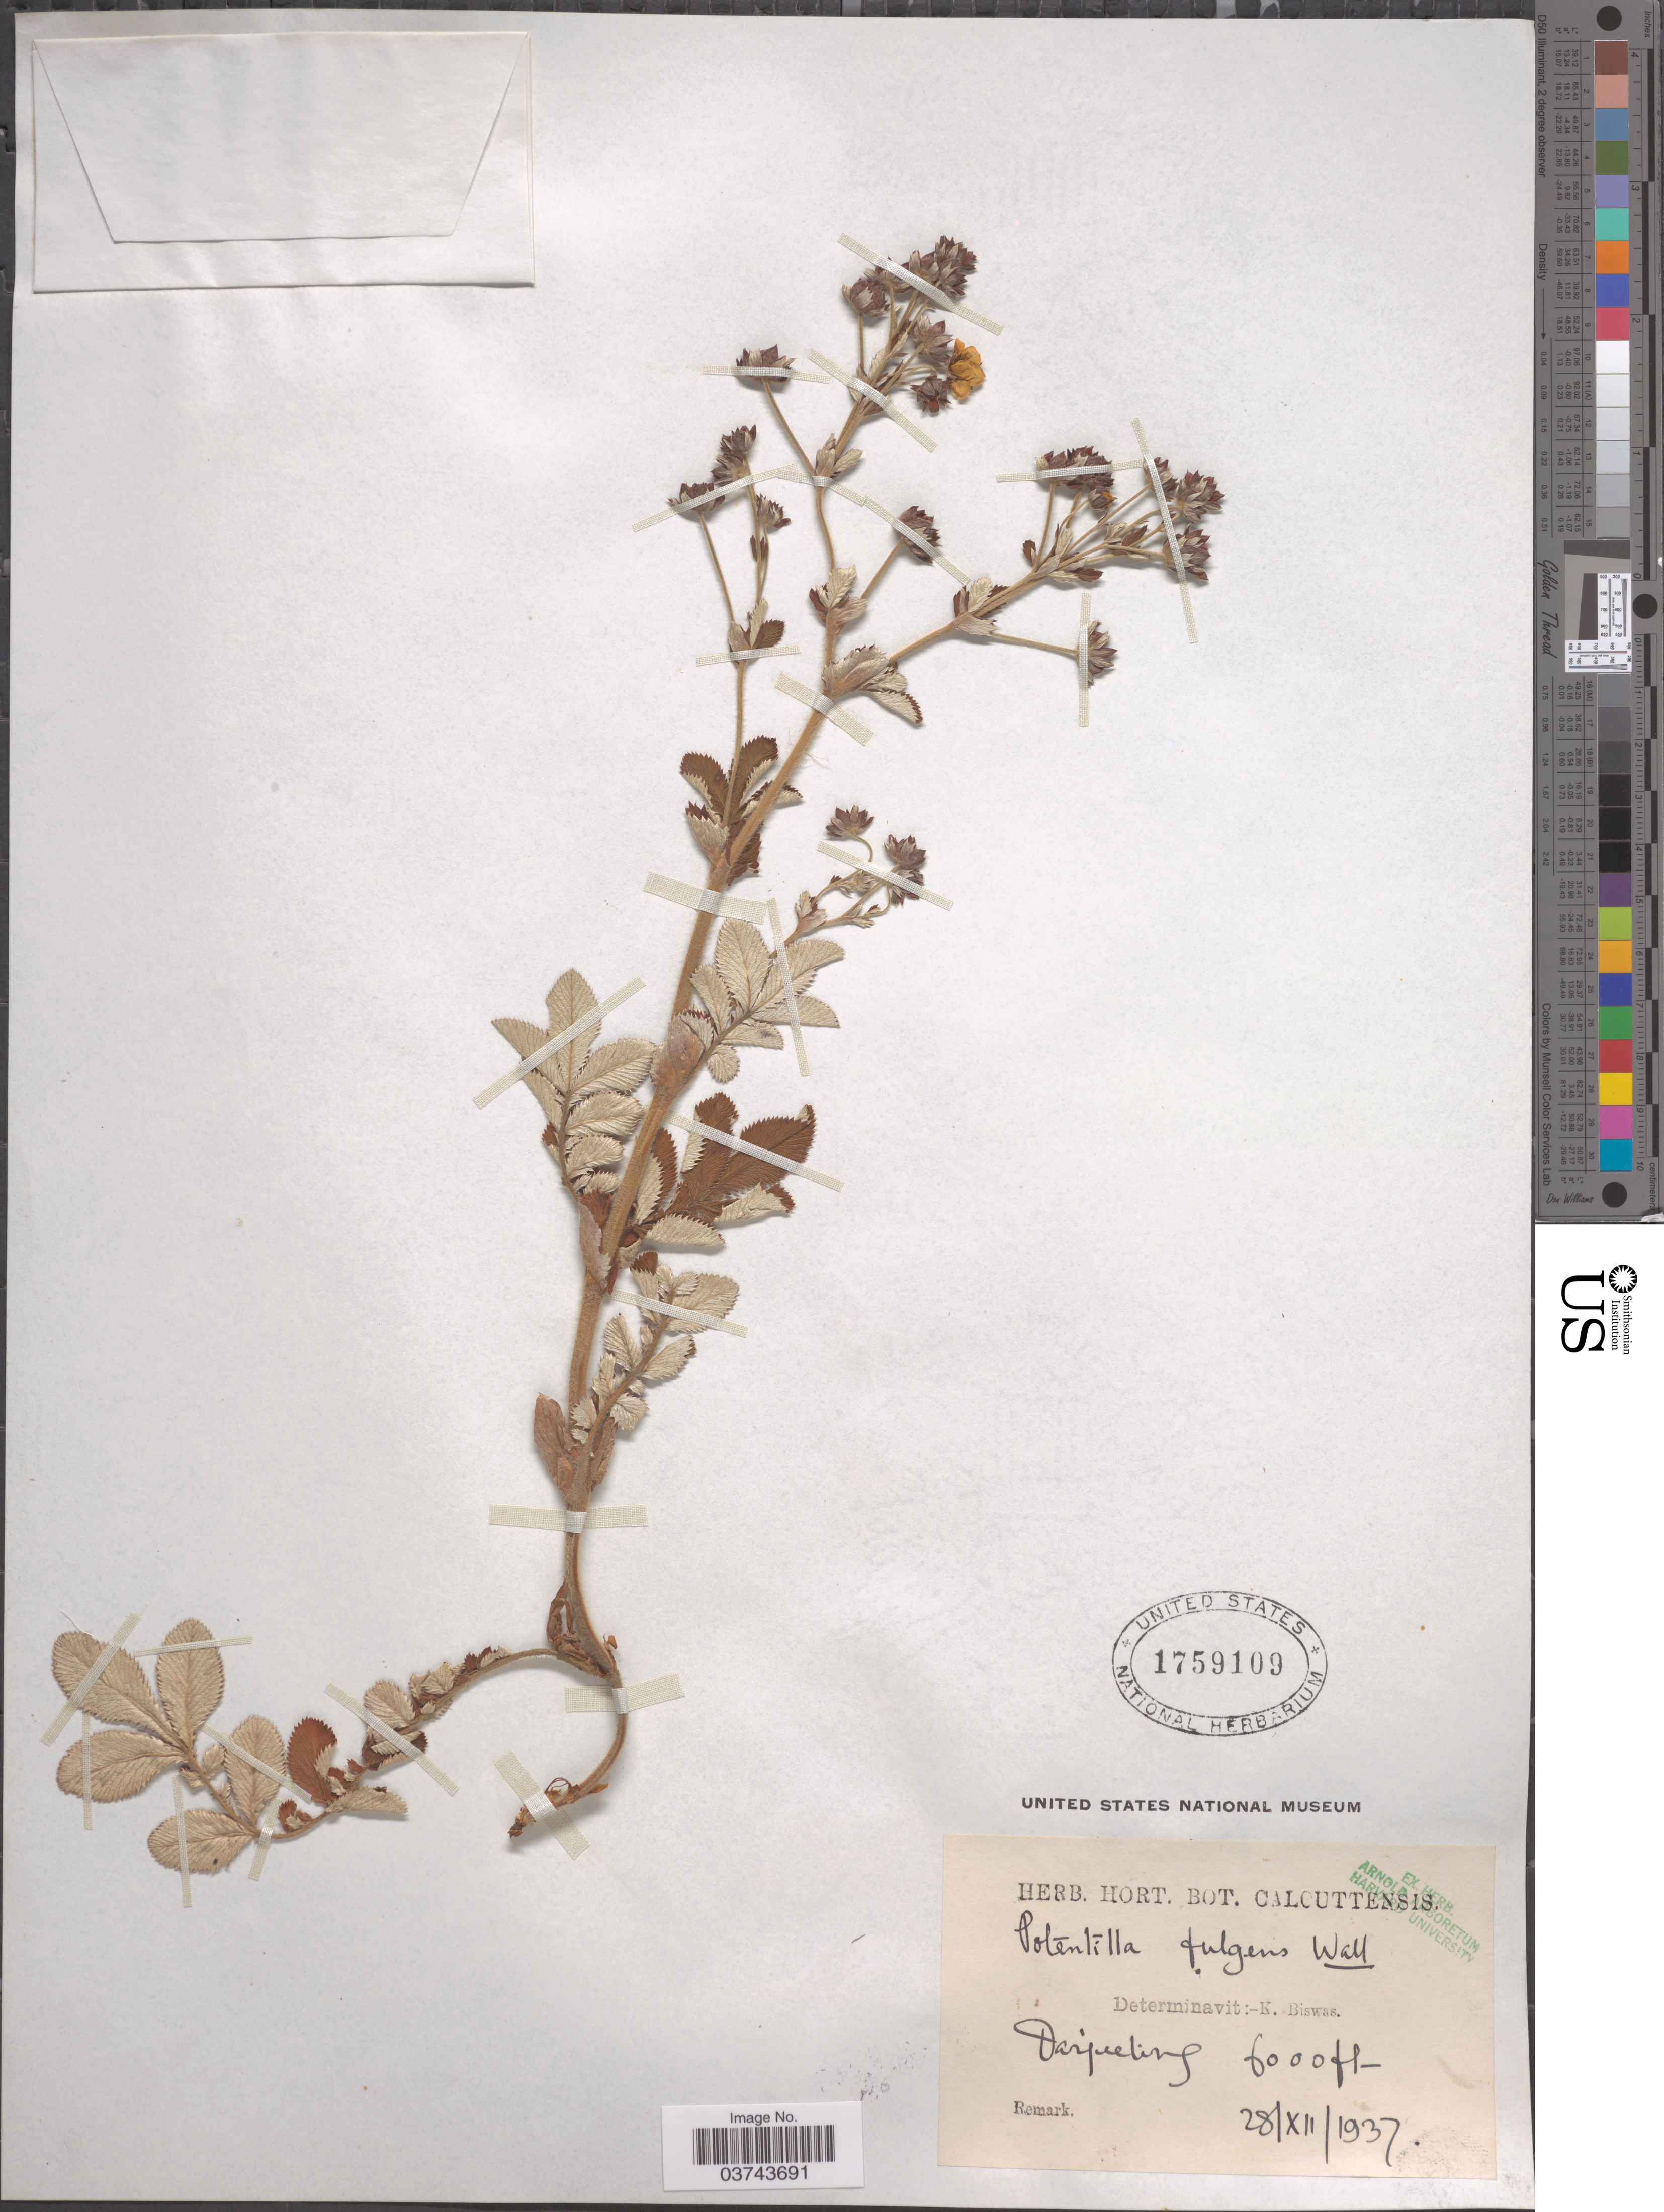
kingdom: Plantae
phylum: Tracheophyta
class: Magnoliopsida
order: Rosales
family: Rosaceae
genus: Potentilla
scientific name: Potentilla fulgens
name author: Wall. ex Hook.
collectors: ex Herb. Hort. Bot. Calcuttensis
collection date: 1937-12-28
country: India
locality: Darjeeling.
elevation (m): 1829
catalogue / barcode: US 1759109